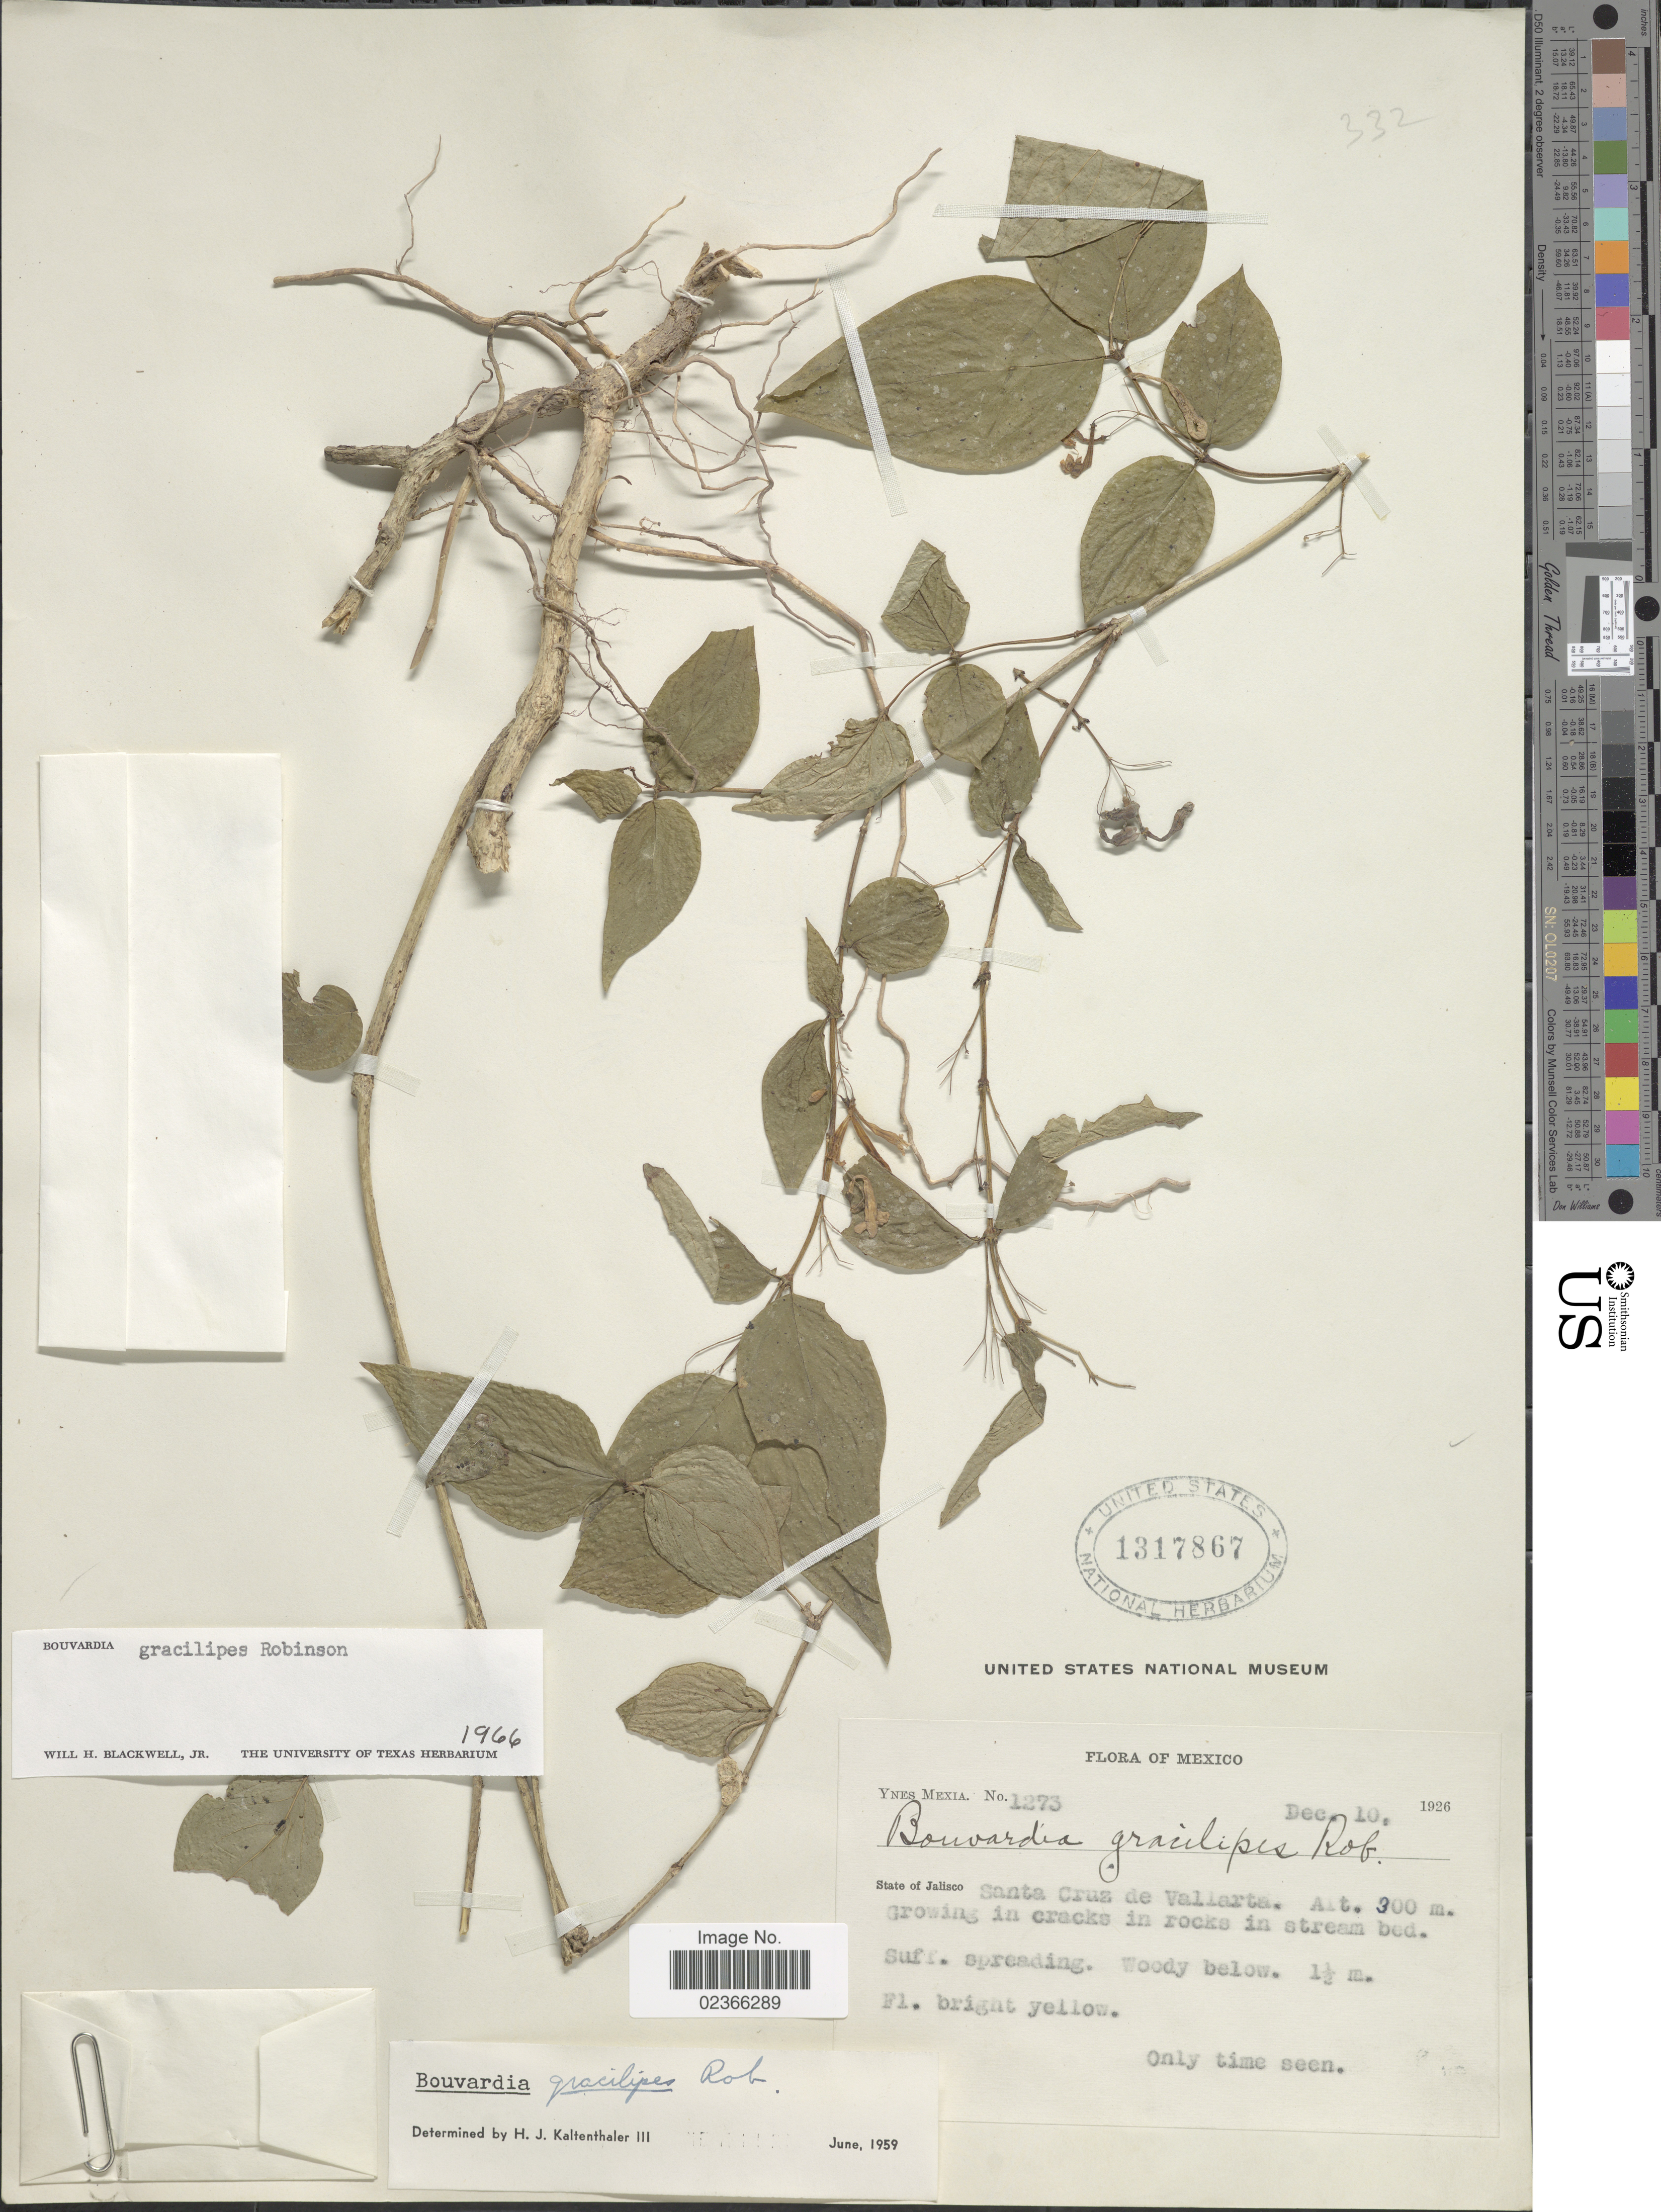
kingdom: Plantae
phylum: Tracheophyta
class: Magnoliopsida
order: Gentianales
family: Rubiaceae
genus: Bouvardia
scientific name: Bouvardia gracilipes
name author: B.L. Rob.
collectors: Y. Mexia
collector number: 1273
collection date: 1926-12-10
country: Mexico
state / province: Jalisco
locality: State of Jalisco, Santa Cruz de Vallarta.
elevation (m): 300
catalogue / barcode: US 1317867